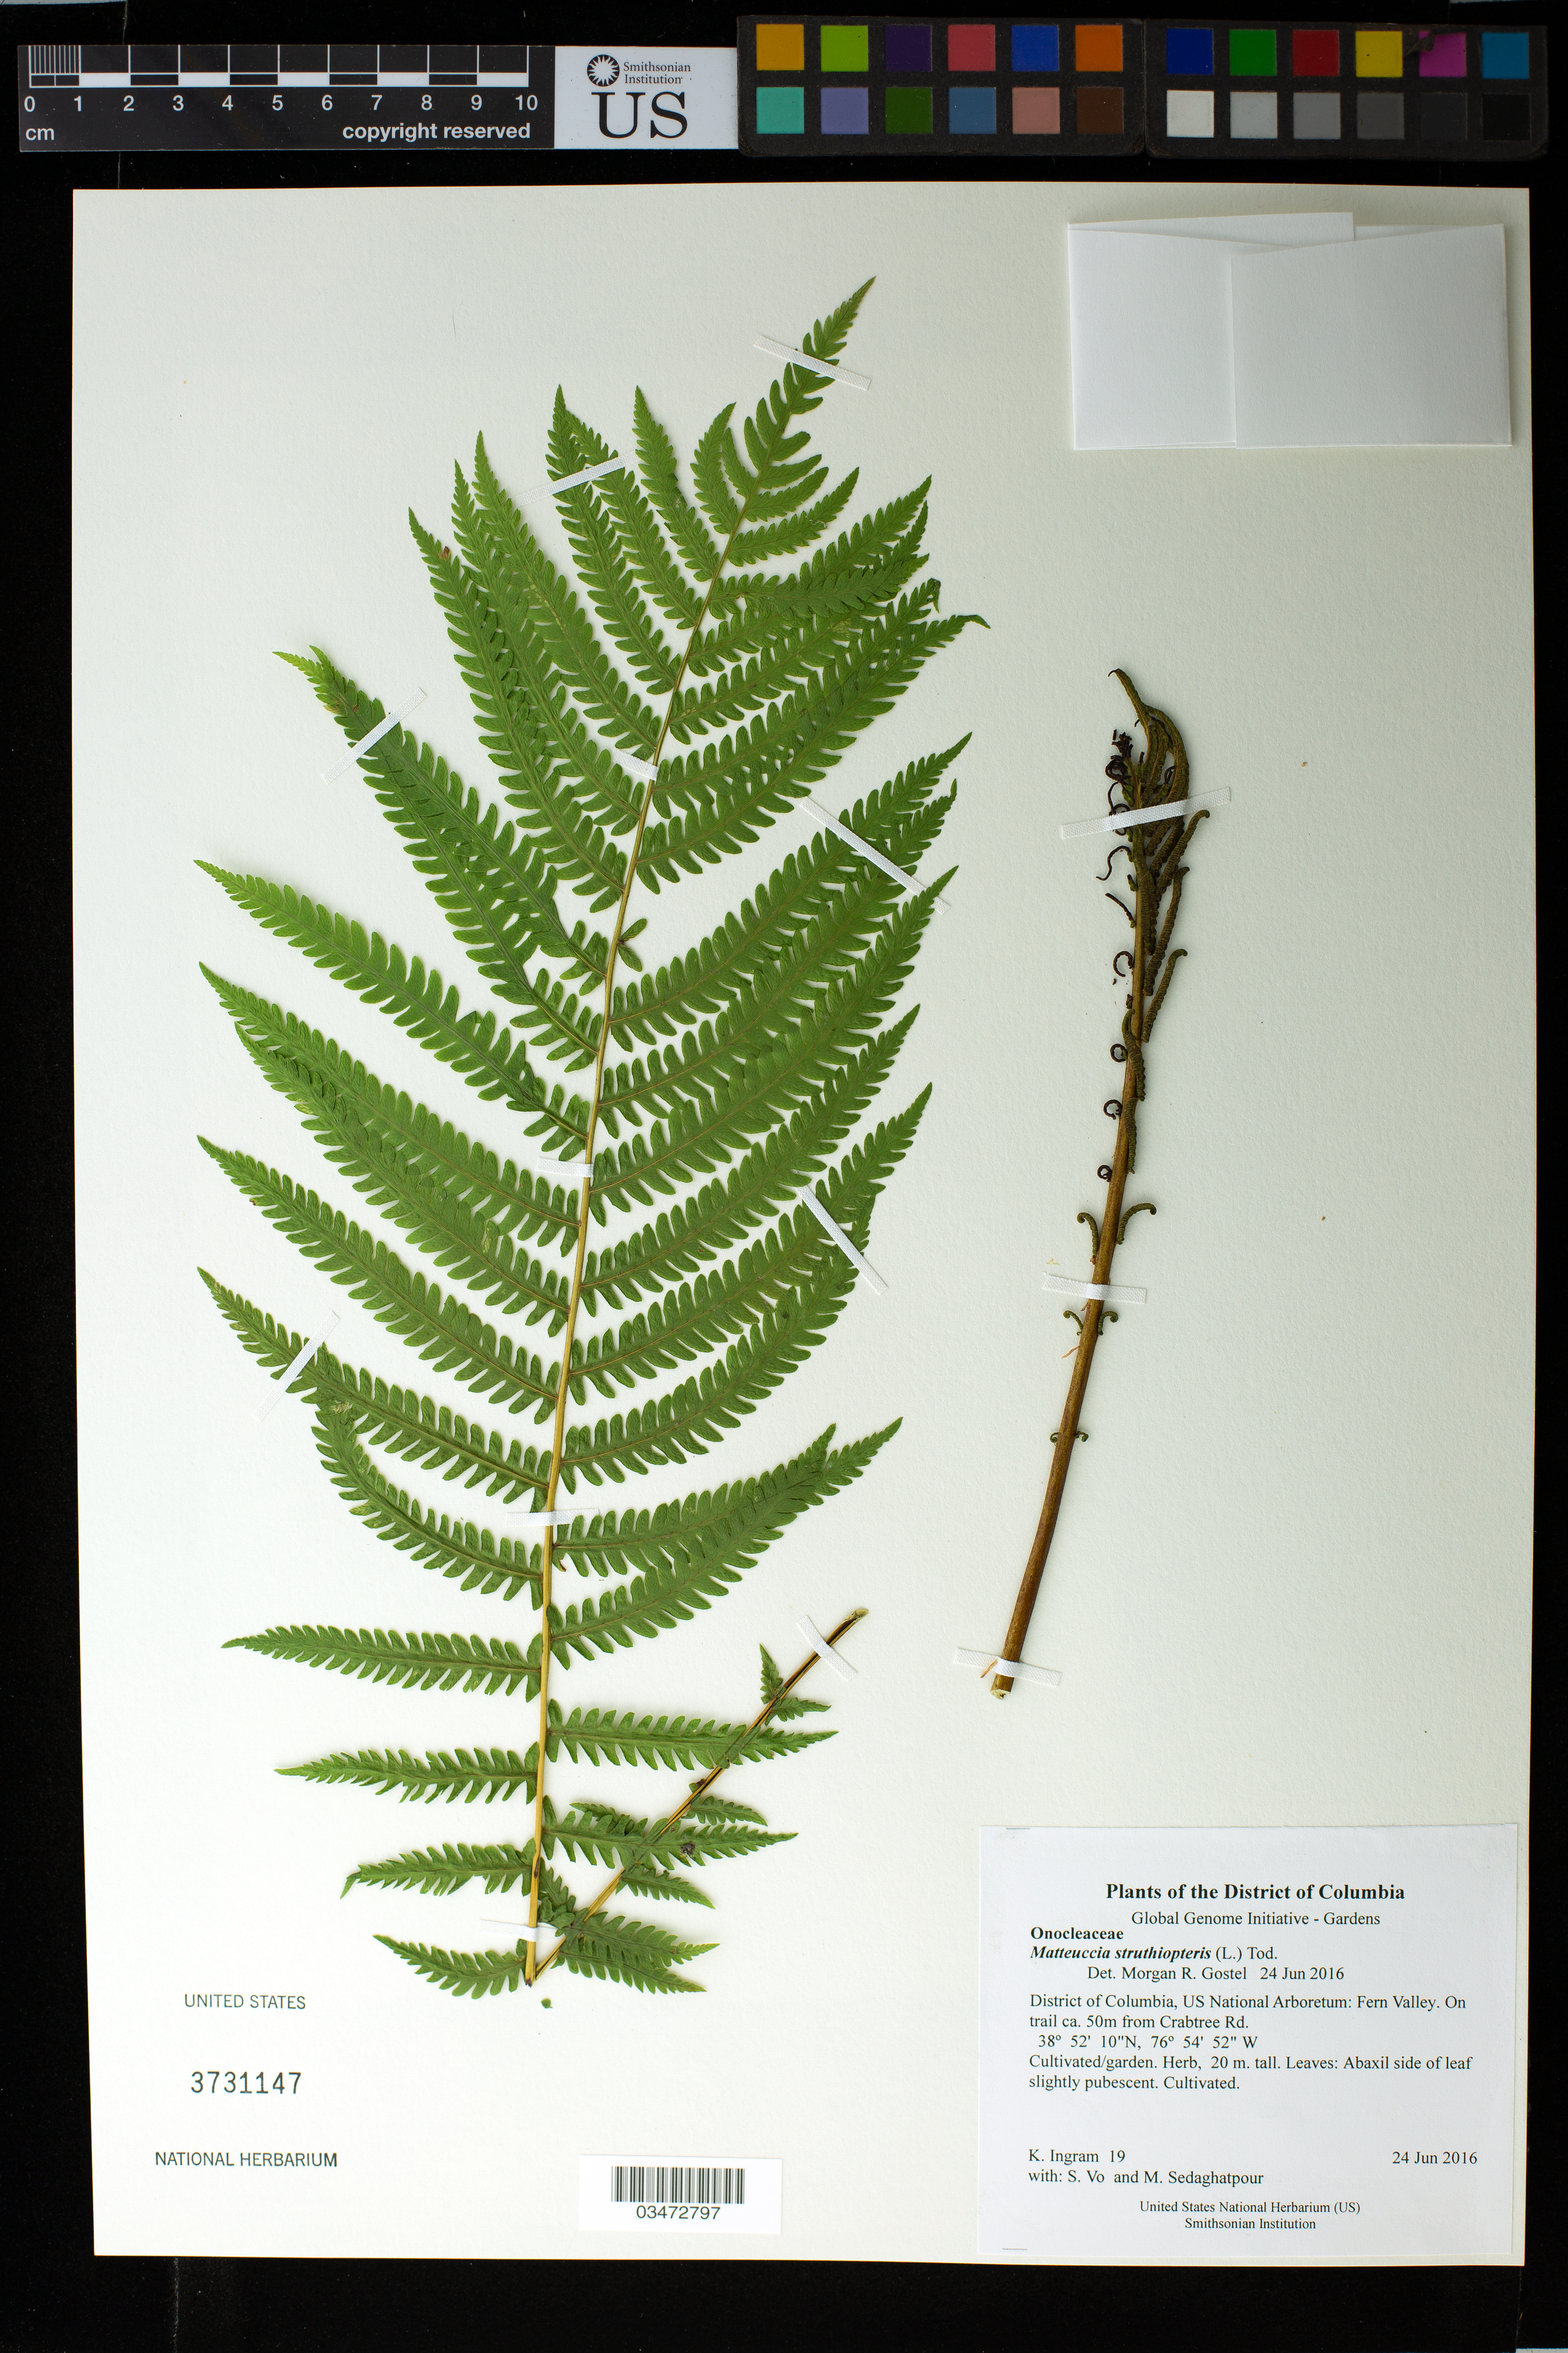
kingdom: Plantae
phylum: Tracheophyta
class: Polypodiopsida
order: Polypodiales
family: Onocleaceae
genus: Matteuccia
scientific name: Matteuccia struthiopteris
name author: (L.) Tod.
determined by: Gostel, Morgan R., (BRIT), Botanical Research Institute of Texas (UNITED STATES)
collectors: K. S. Ingram, S. Vo & M. Sedaghatpour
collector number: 19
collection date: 2016-06-24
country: United States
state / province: District of Columbia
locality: US National Arboretum: Fern Valley. On trail ca. 50m from Crabtree Rd.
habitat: Cultivated/garden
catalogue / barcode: US 3731147